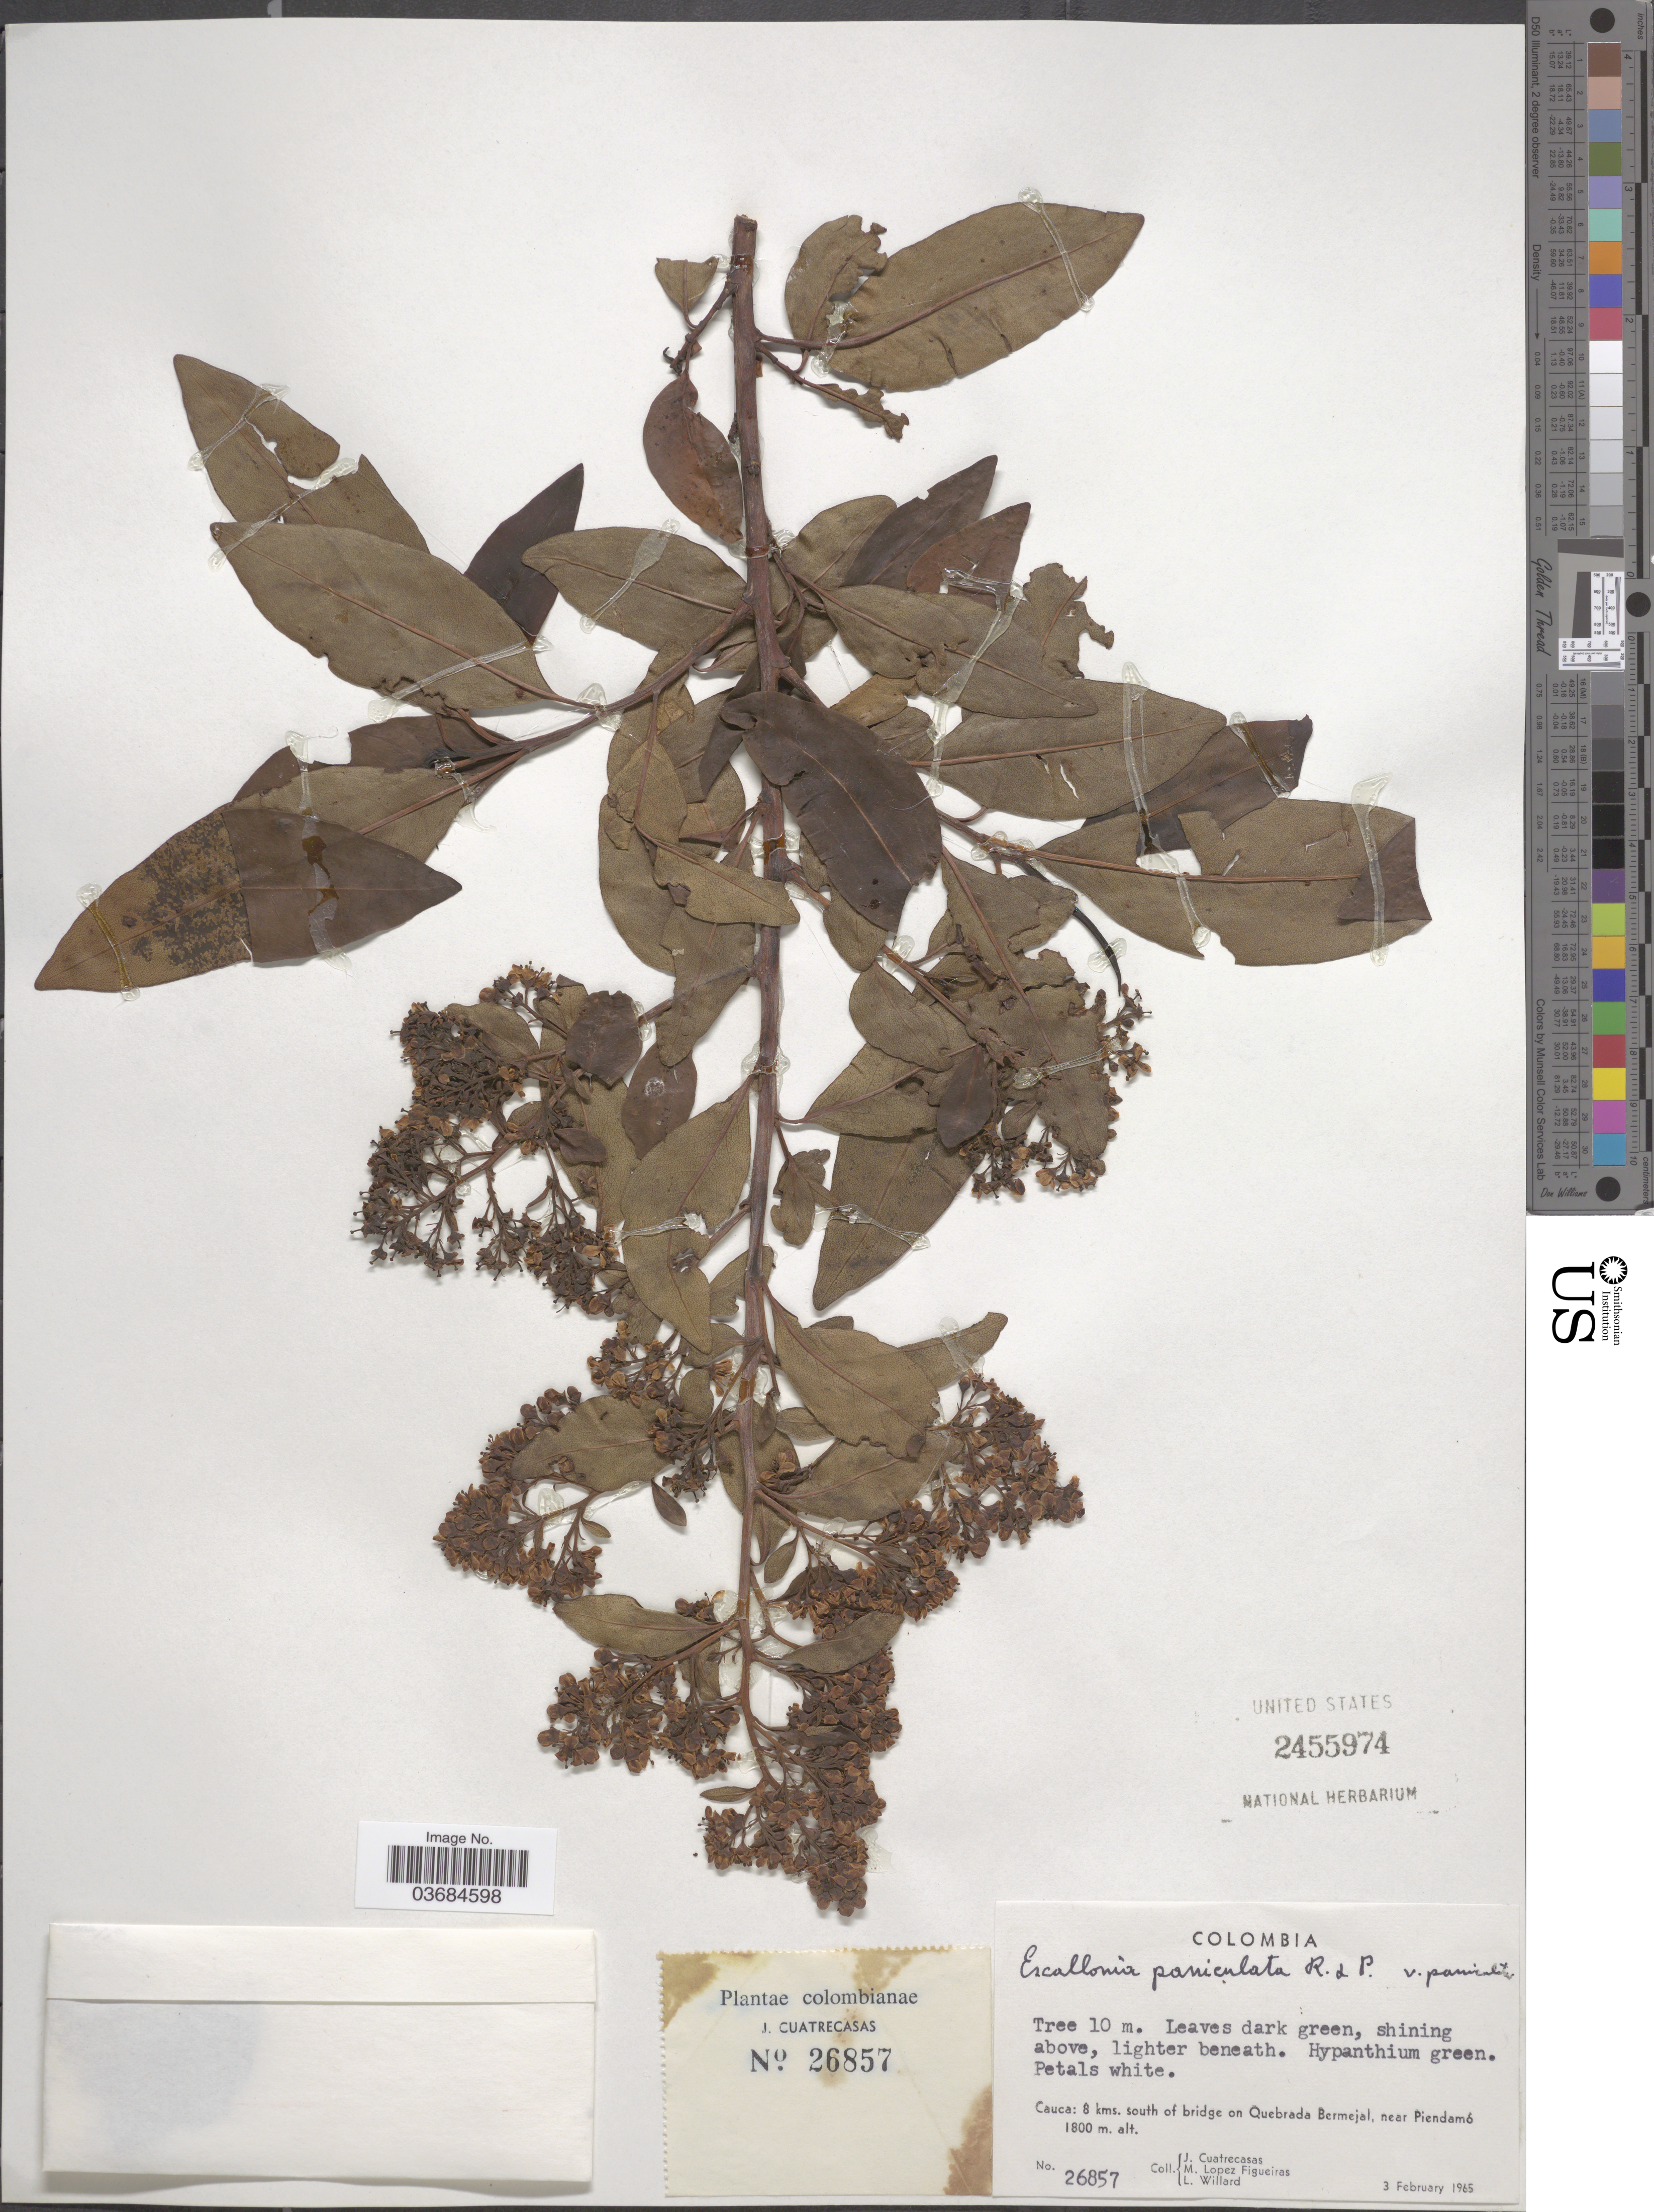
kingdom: Plantae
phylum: Tracheophyta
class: Magnoliopsida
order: Escalloniales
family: Escalloniaceae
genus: Escallonia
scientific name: Escallonia paniculata var. paniculata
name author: (Ruiz & Pav.) Roem. & Schult.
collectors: J. Cuatrecasas, M. López Figueiras & L. Willard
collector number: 26857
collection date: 1965-02-03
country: Colombia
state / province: Cauca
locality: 8 kms. south of bridge on Quebrada Bermejal, near Piendamó.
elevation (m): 1800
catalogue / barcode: US 2455974